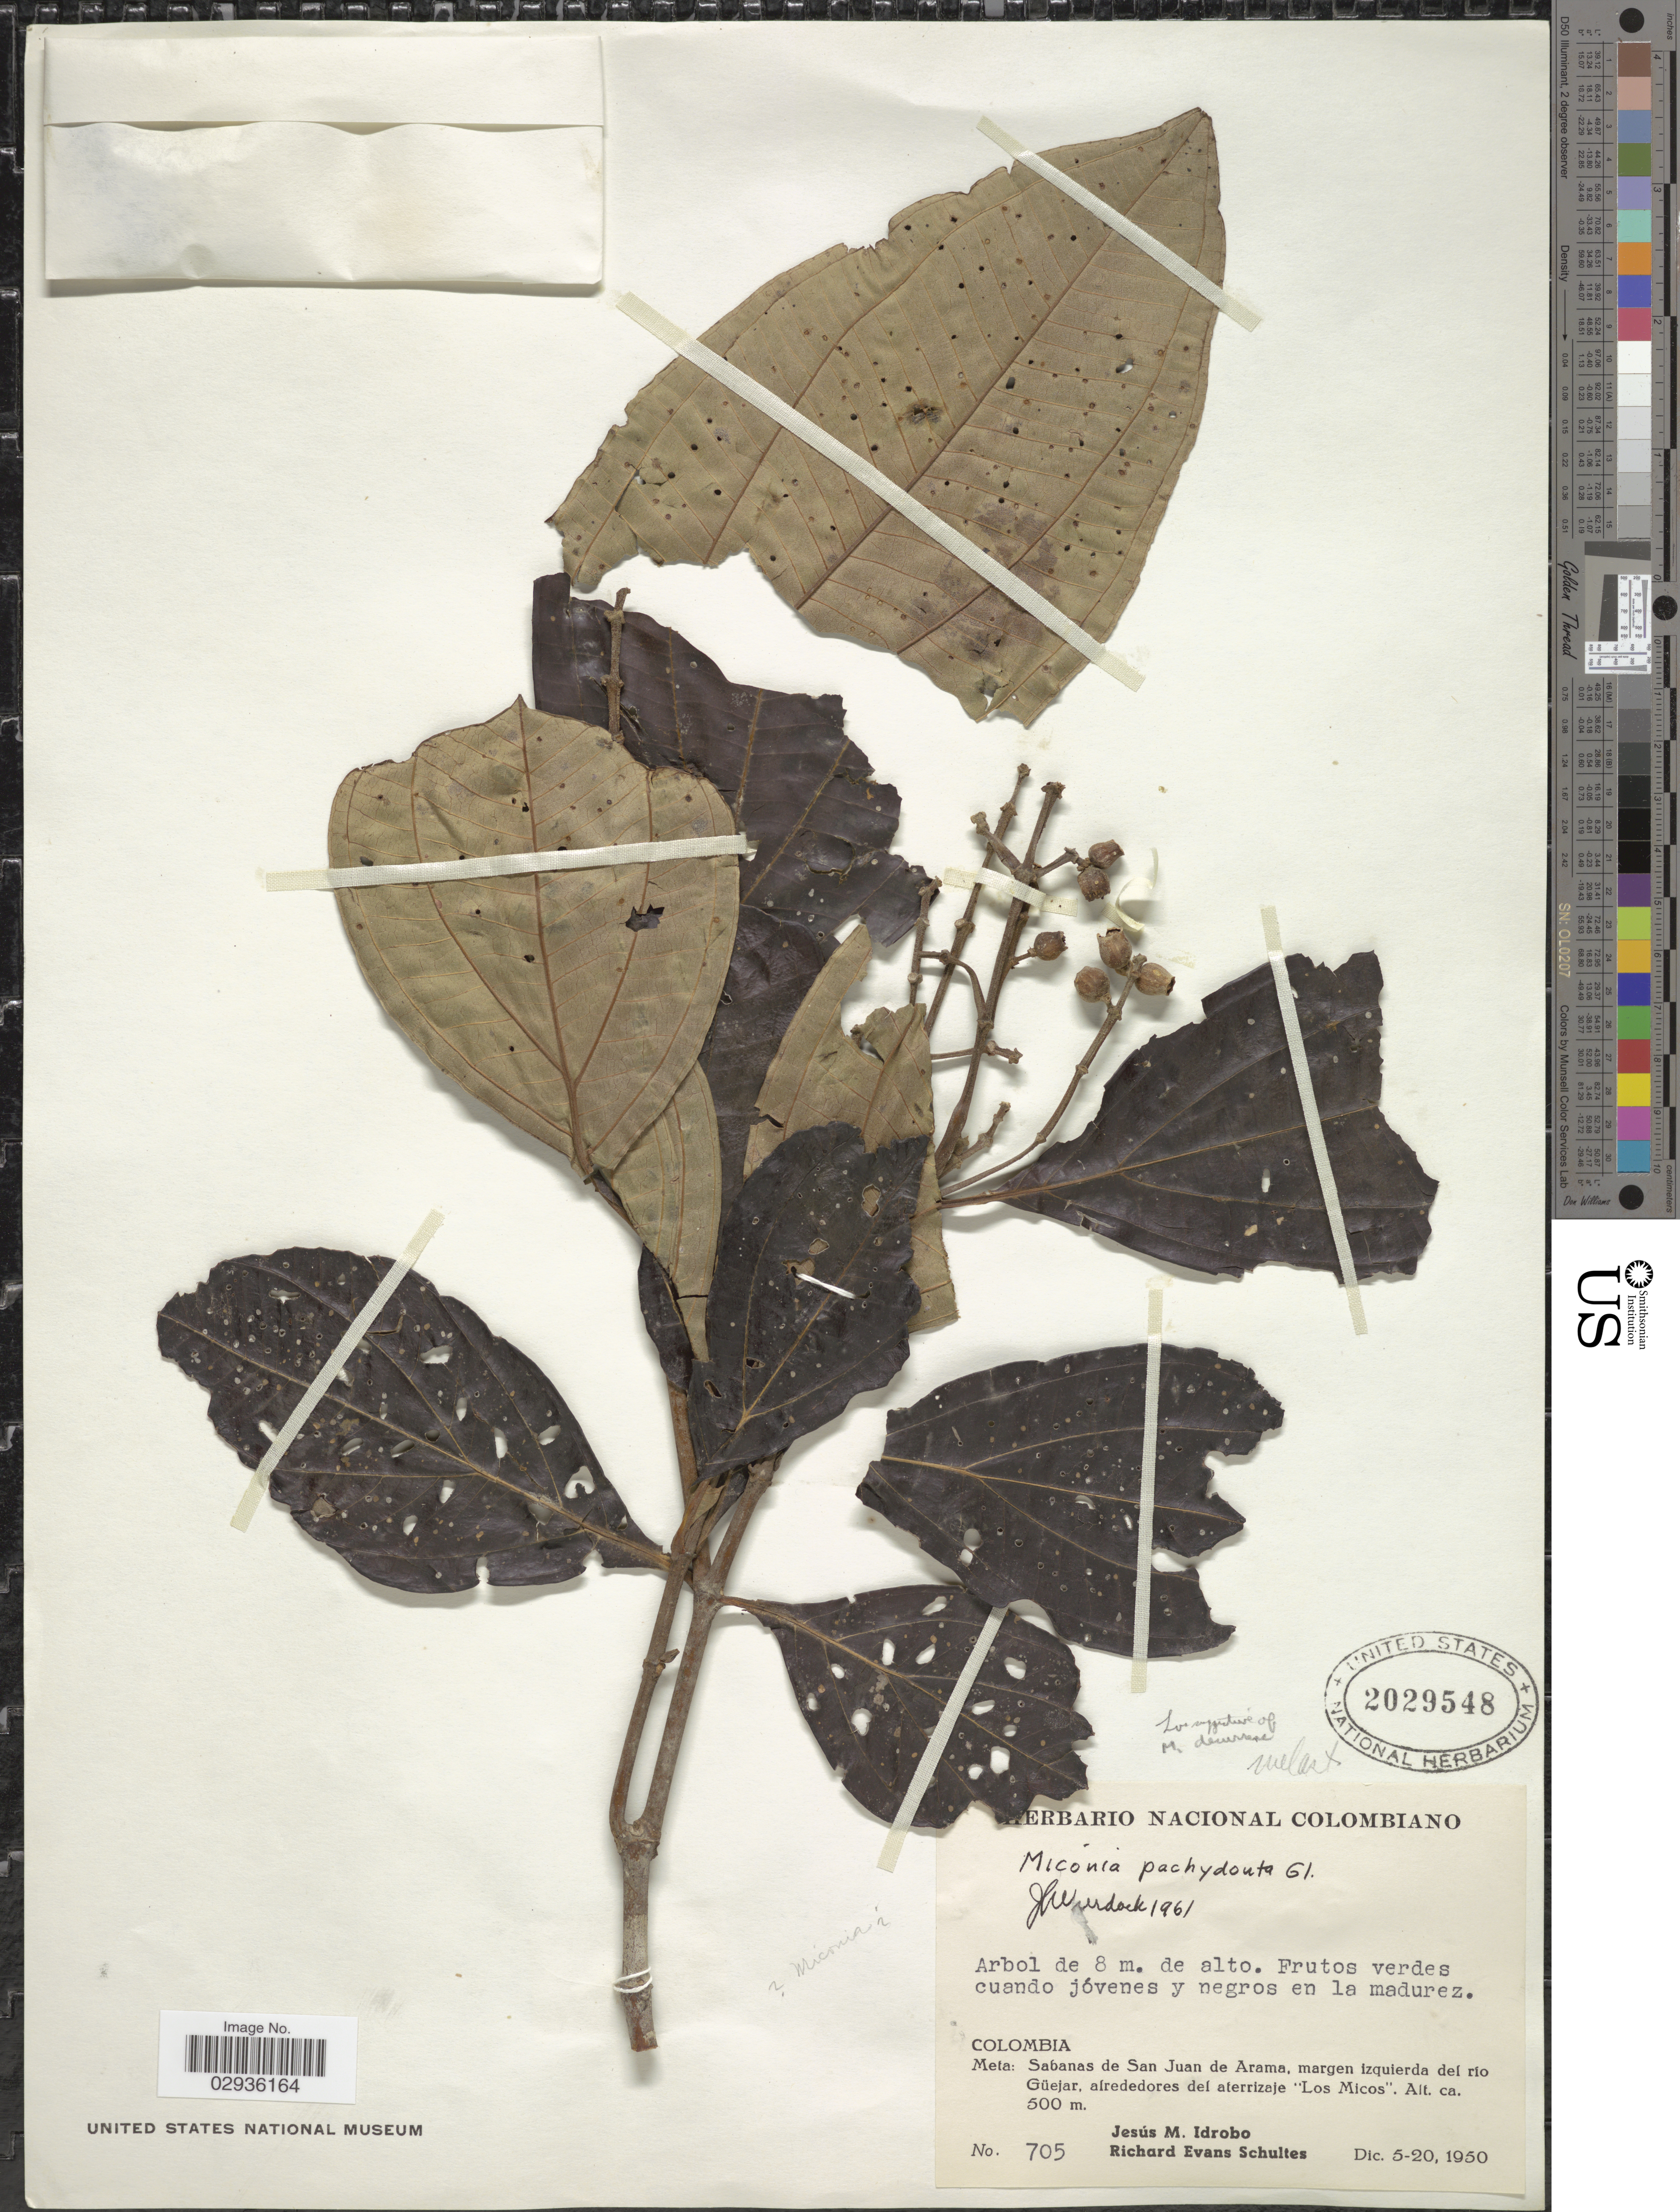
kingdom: Plantae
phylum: Tracheophyta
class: Magnoliopsida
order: Myrtales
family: Melastomataceae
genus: Miconia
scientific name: Miconia ampla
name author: Triana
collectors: J. M. Idrobo & R. E. Schultes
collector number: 705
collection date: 1950-12-05/1950-12-20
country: Colombia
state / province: Meta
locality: Sabanas de San Juan de Arama, margen izquierda del río Güejar, alrededores del alerrizaje "Los Micos".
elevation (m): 500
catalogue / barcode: US 2029548